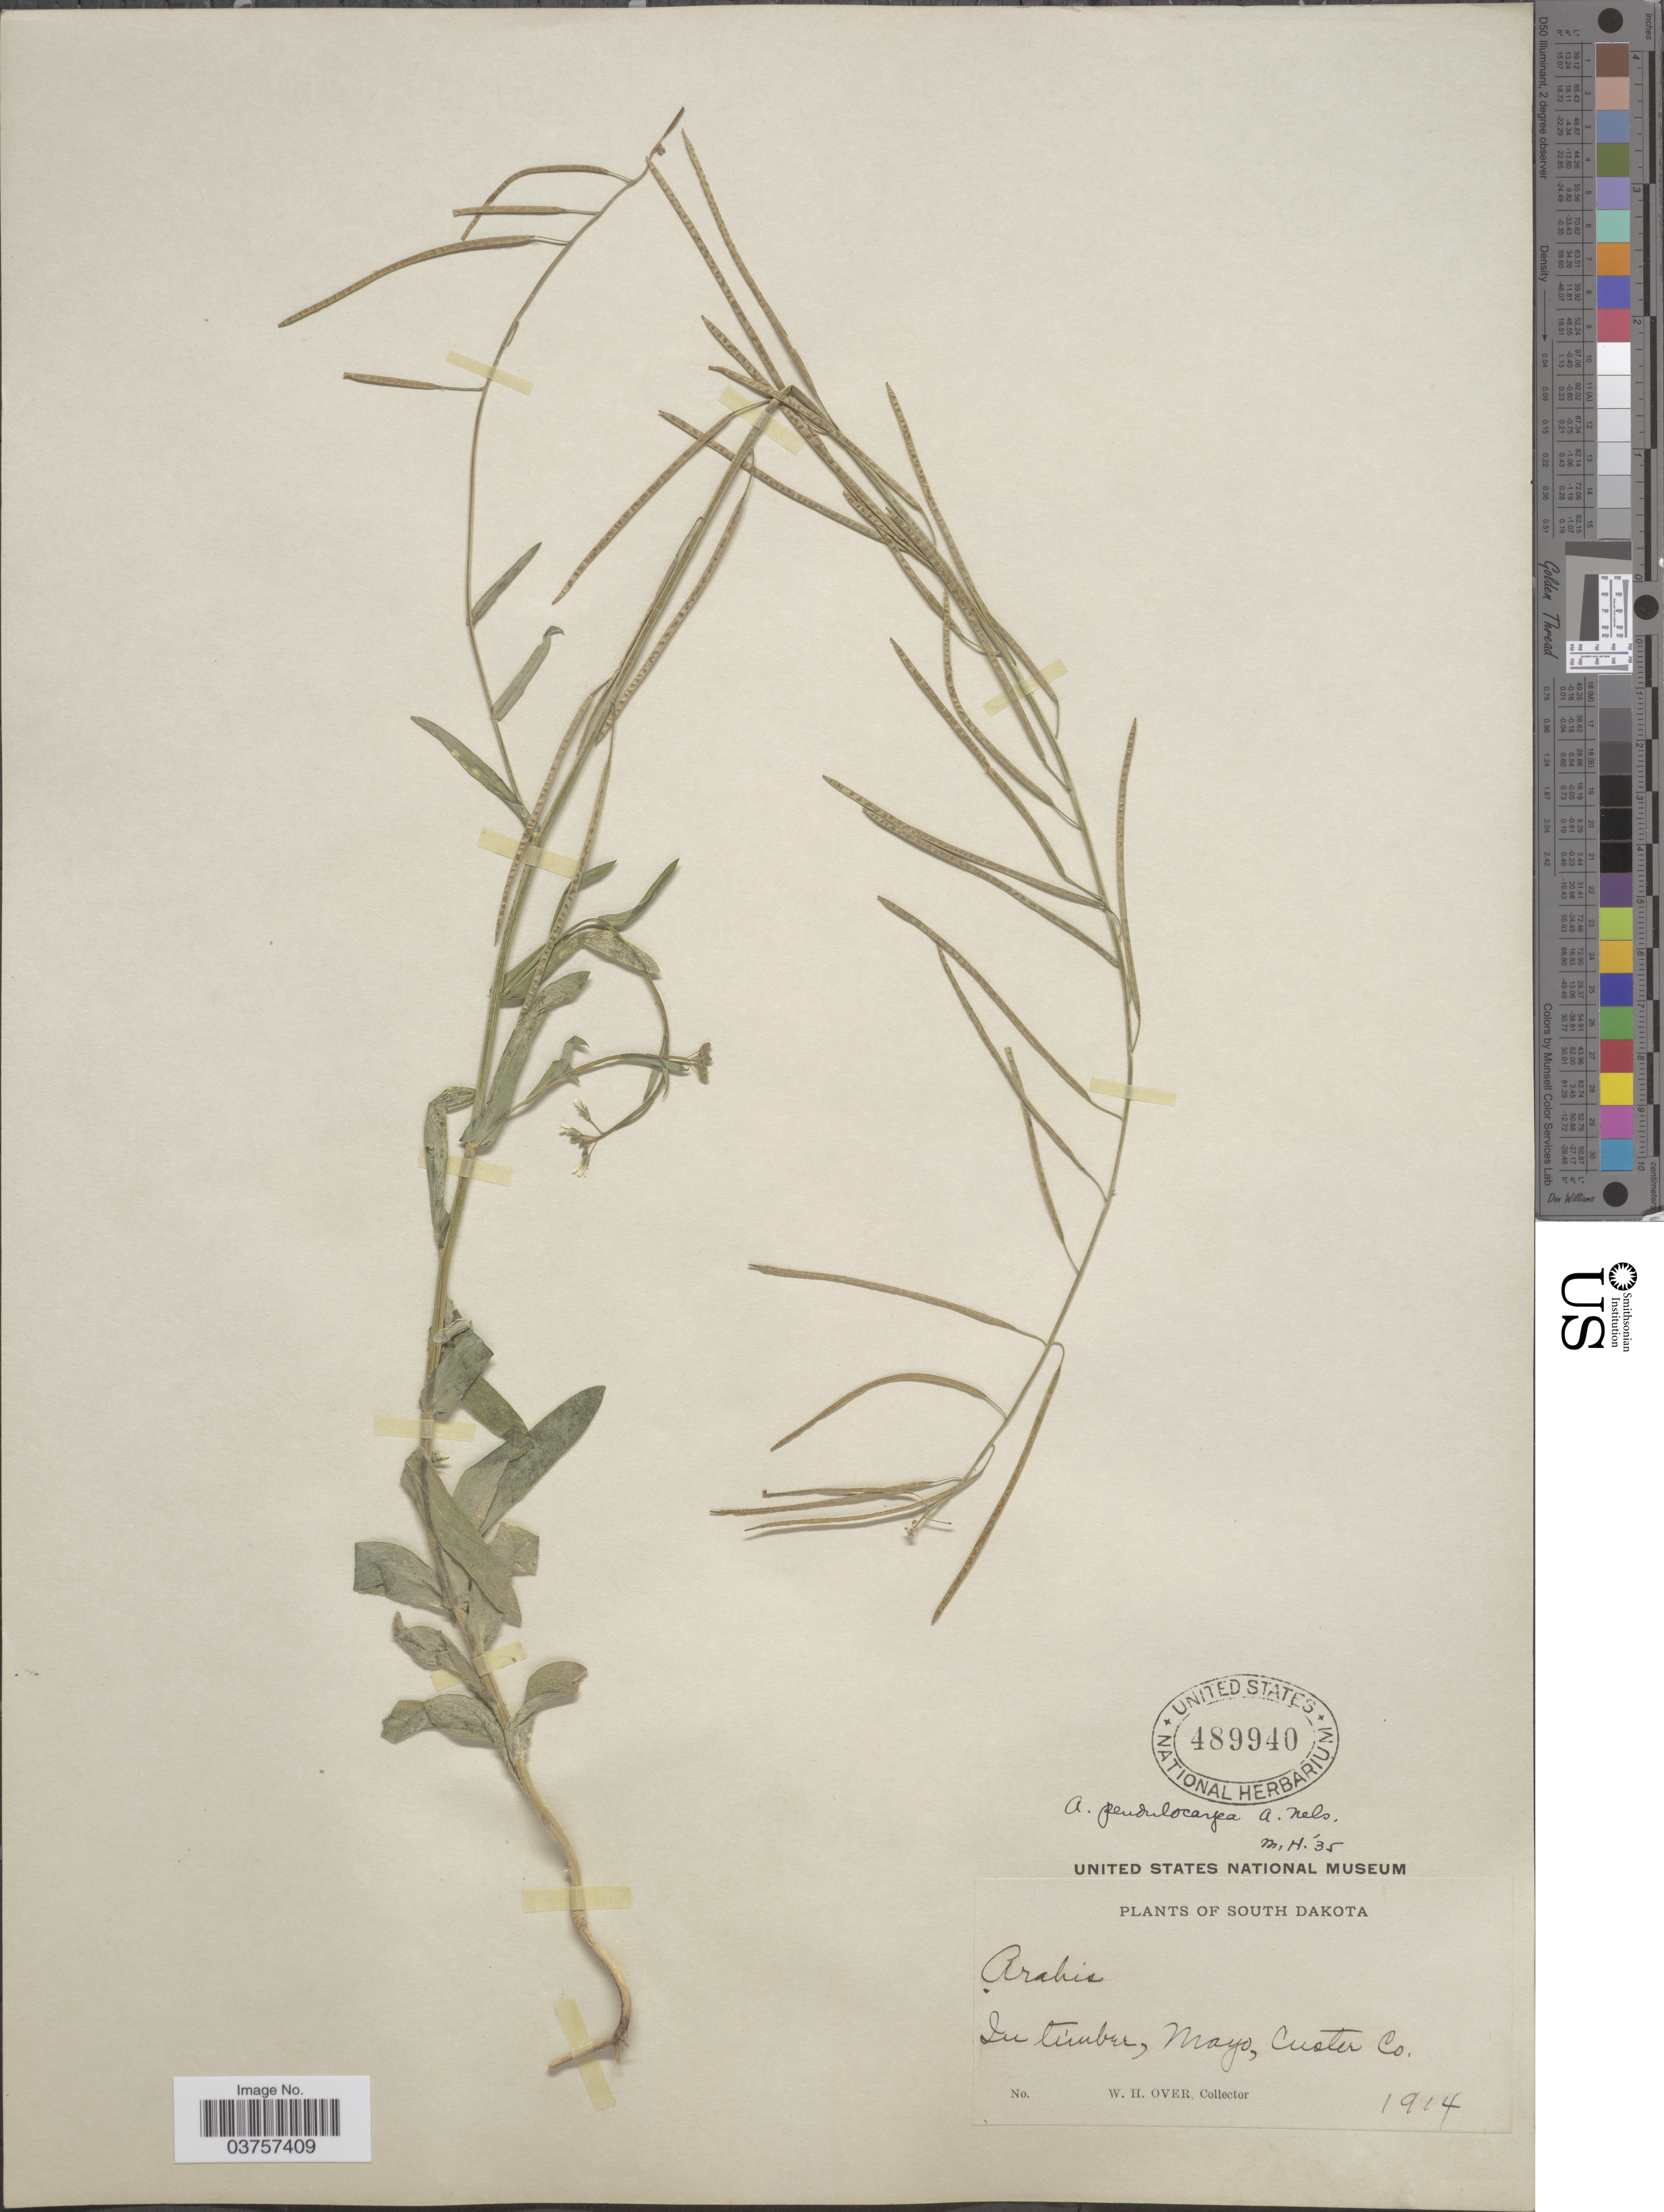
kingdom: Plantae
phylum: Tracheophyta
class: Magnoliopsida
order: Brassicales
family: Brassicaceae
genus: Arabis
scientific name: Arabis holboellii var. pendulocarpa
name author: (A. Nelson) Rollins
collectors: W. Over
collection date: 1914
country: United States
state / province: South Dakota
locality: In Timber, Mayo, Custer Co.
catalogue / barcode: US 489940